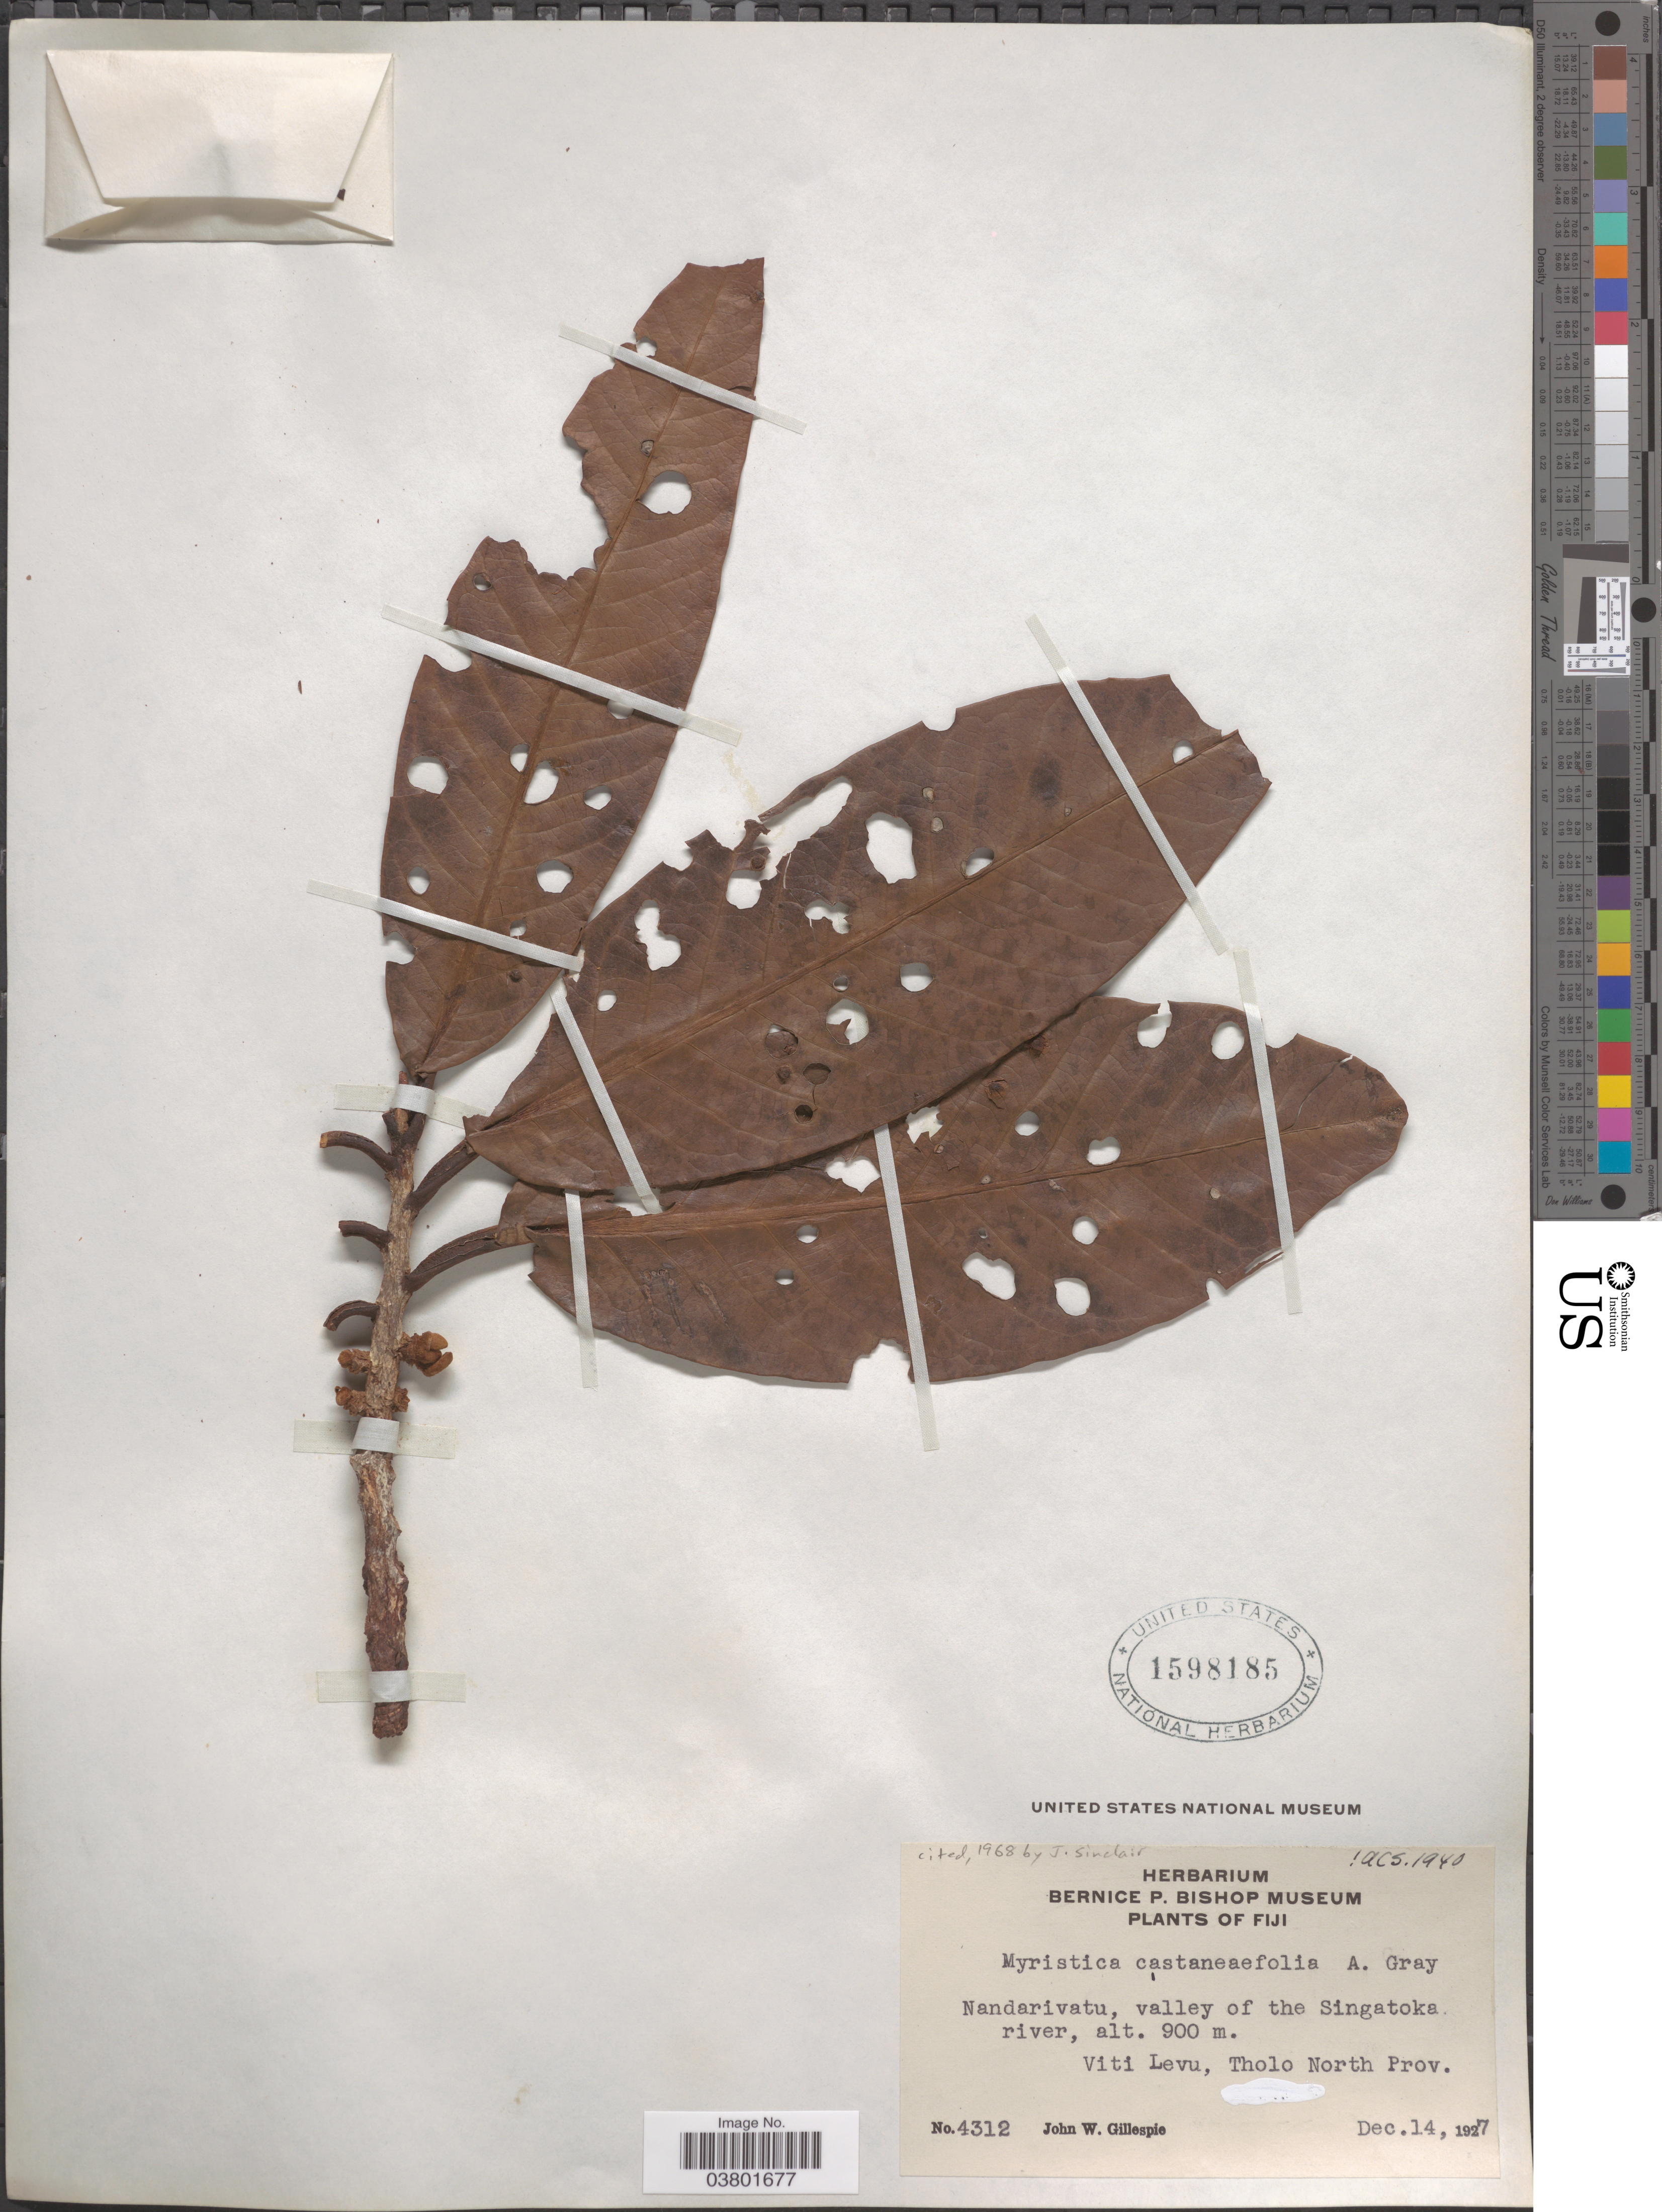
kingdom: Plantae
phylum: Tracheophyta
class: Magnoliopsida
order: Magnoliales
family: Myristicaceae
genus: Myristica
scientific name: Myristica castaneifolia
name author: A. Gray in Wilkes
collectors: J. W. Gillespie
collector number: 4312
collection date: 1927-12-14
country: Fiji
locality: Nandarivatu, valley of the Singatoka river, Viti Levu, Tholo North Prov.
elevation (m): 900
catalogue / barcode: US 1598185